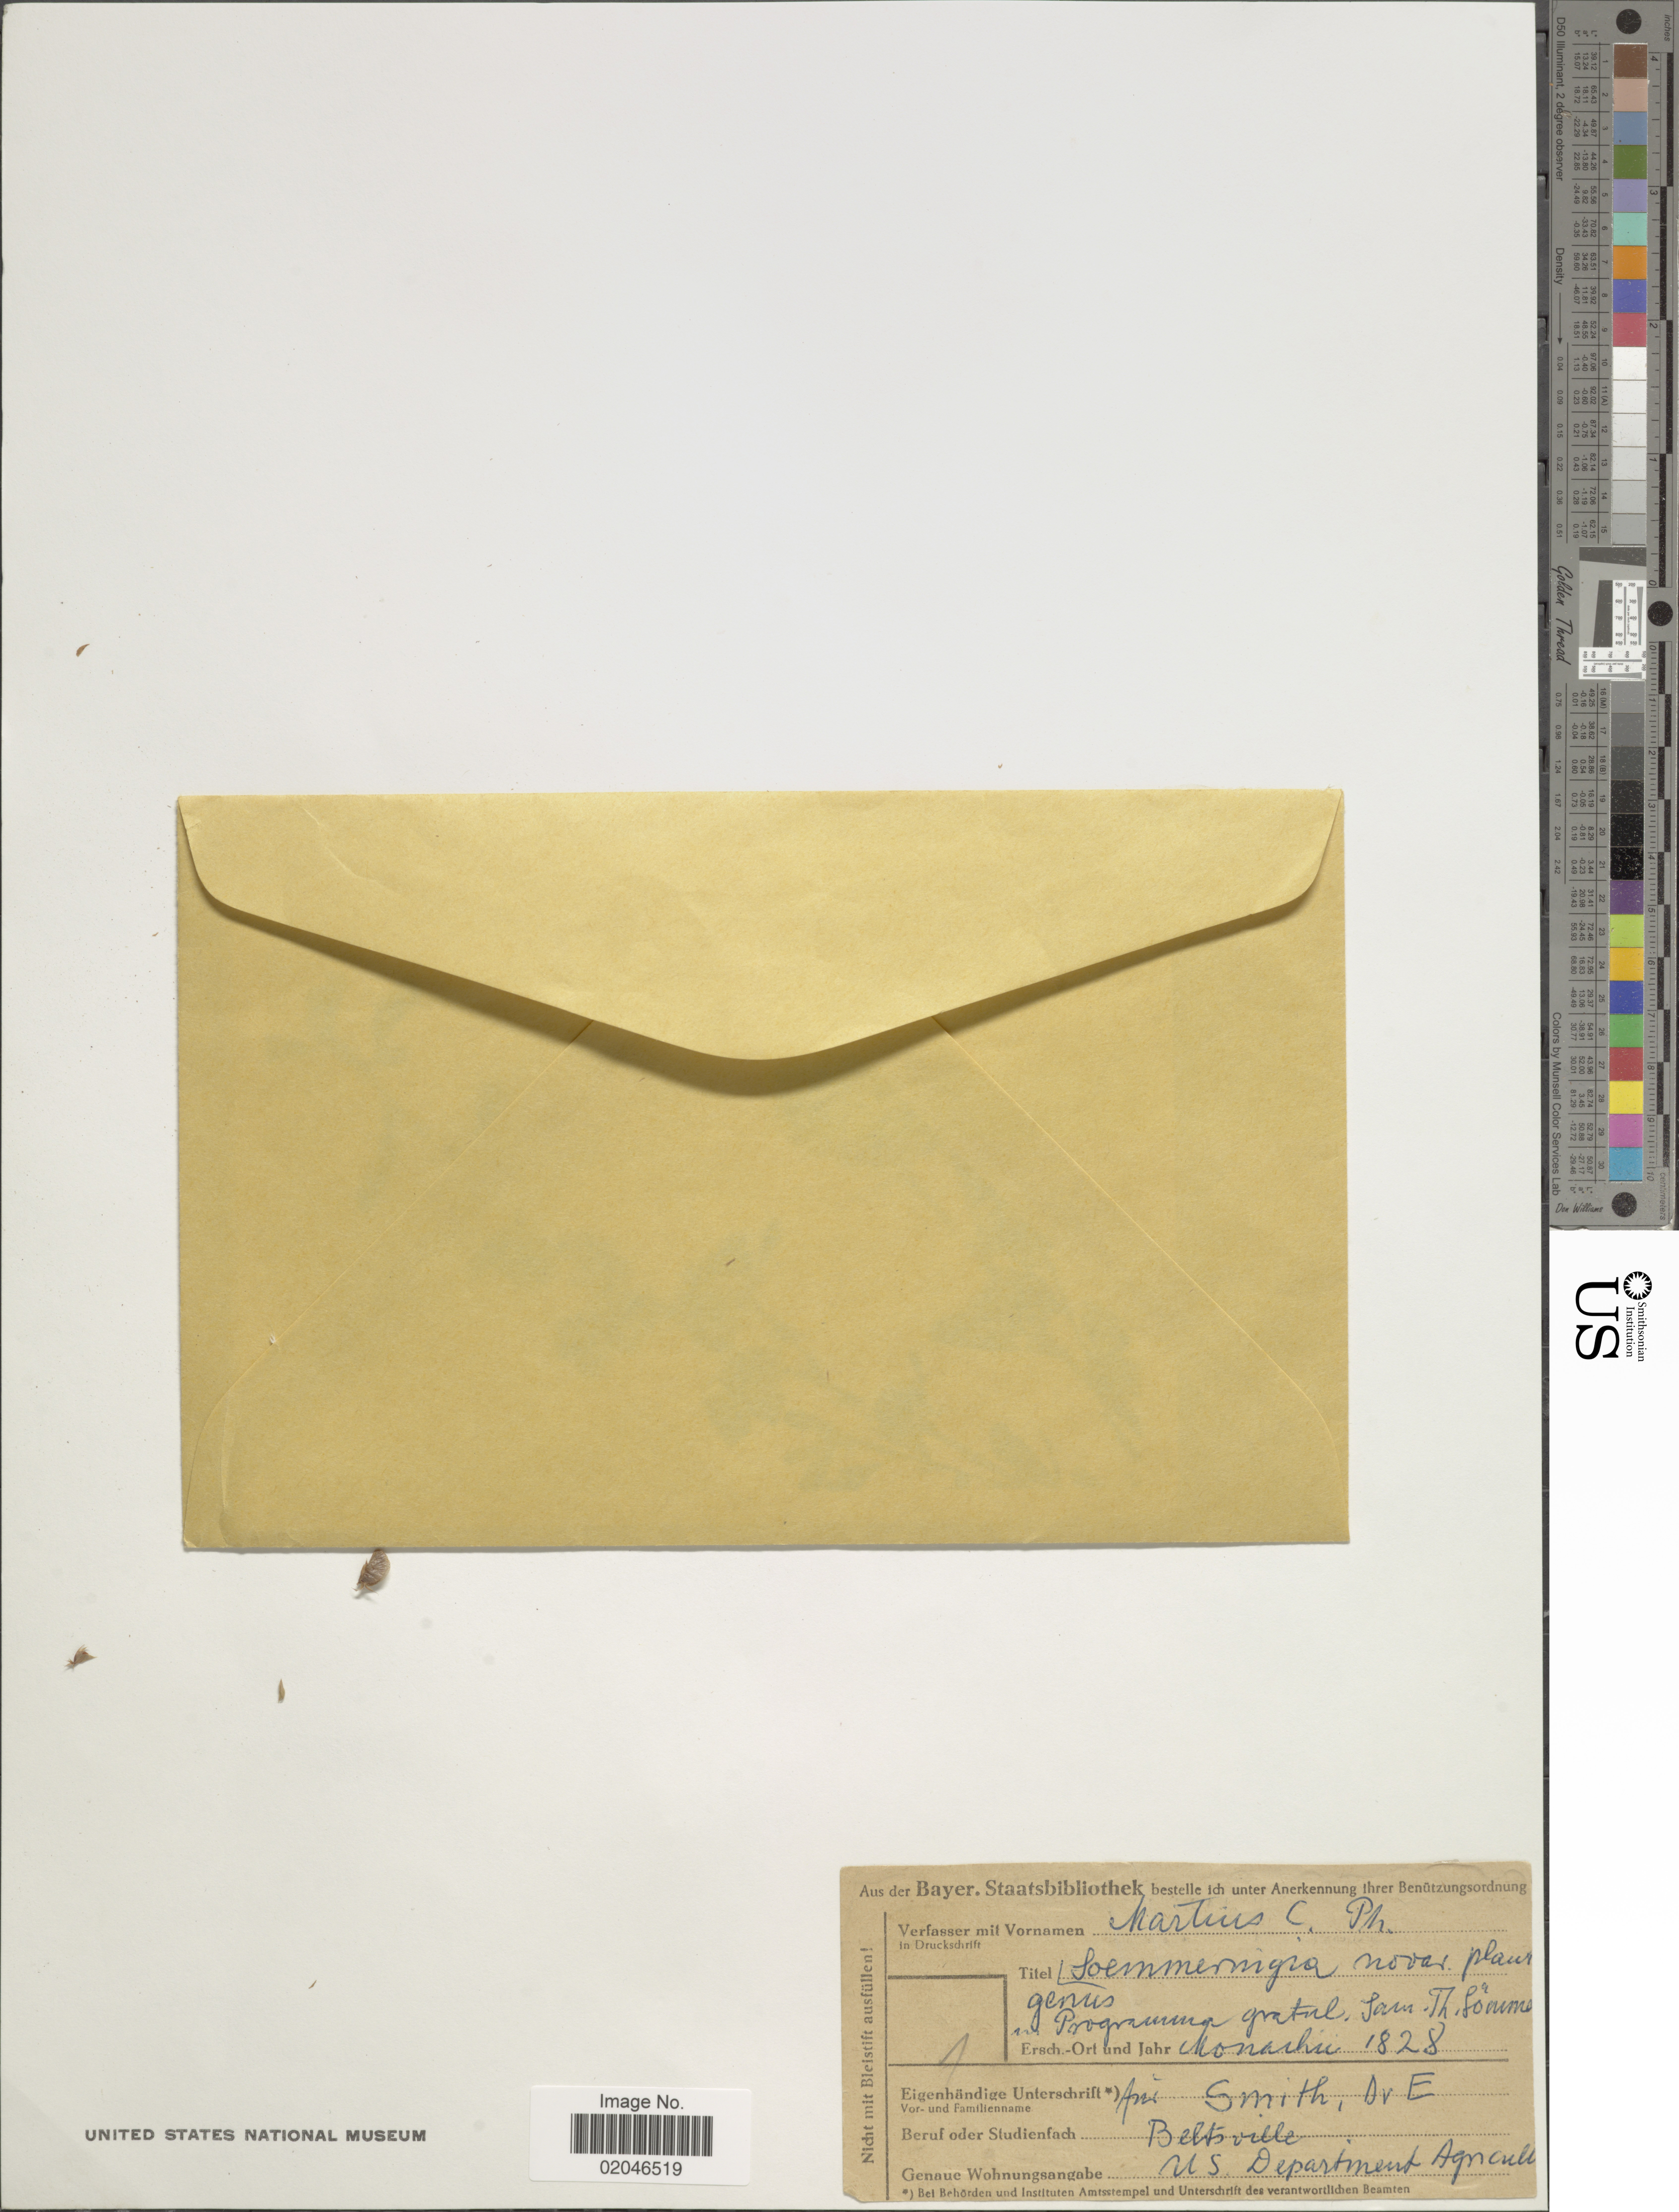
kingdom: Plantae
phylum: Tracheophyta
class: Magnoliopsida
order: Fabales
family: Fabaceae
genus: Soemmeringia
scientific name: Soemmeringia semperflorens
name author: Mart.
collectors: D. Smith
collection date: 1828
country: United States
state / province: Maryland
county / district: Prince George's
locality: Beltsville.